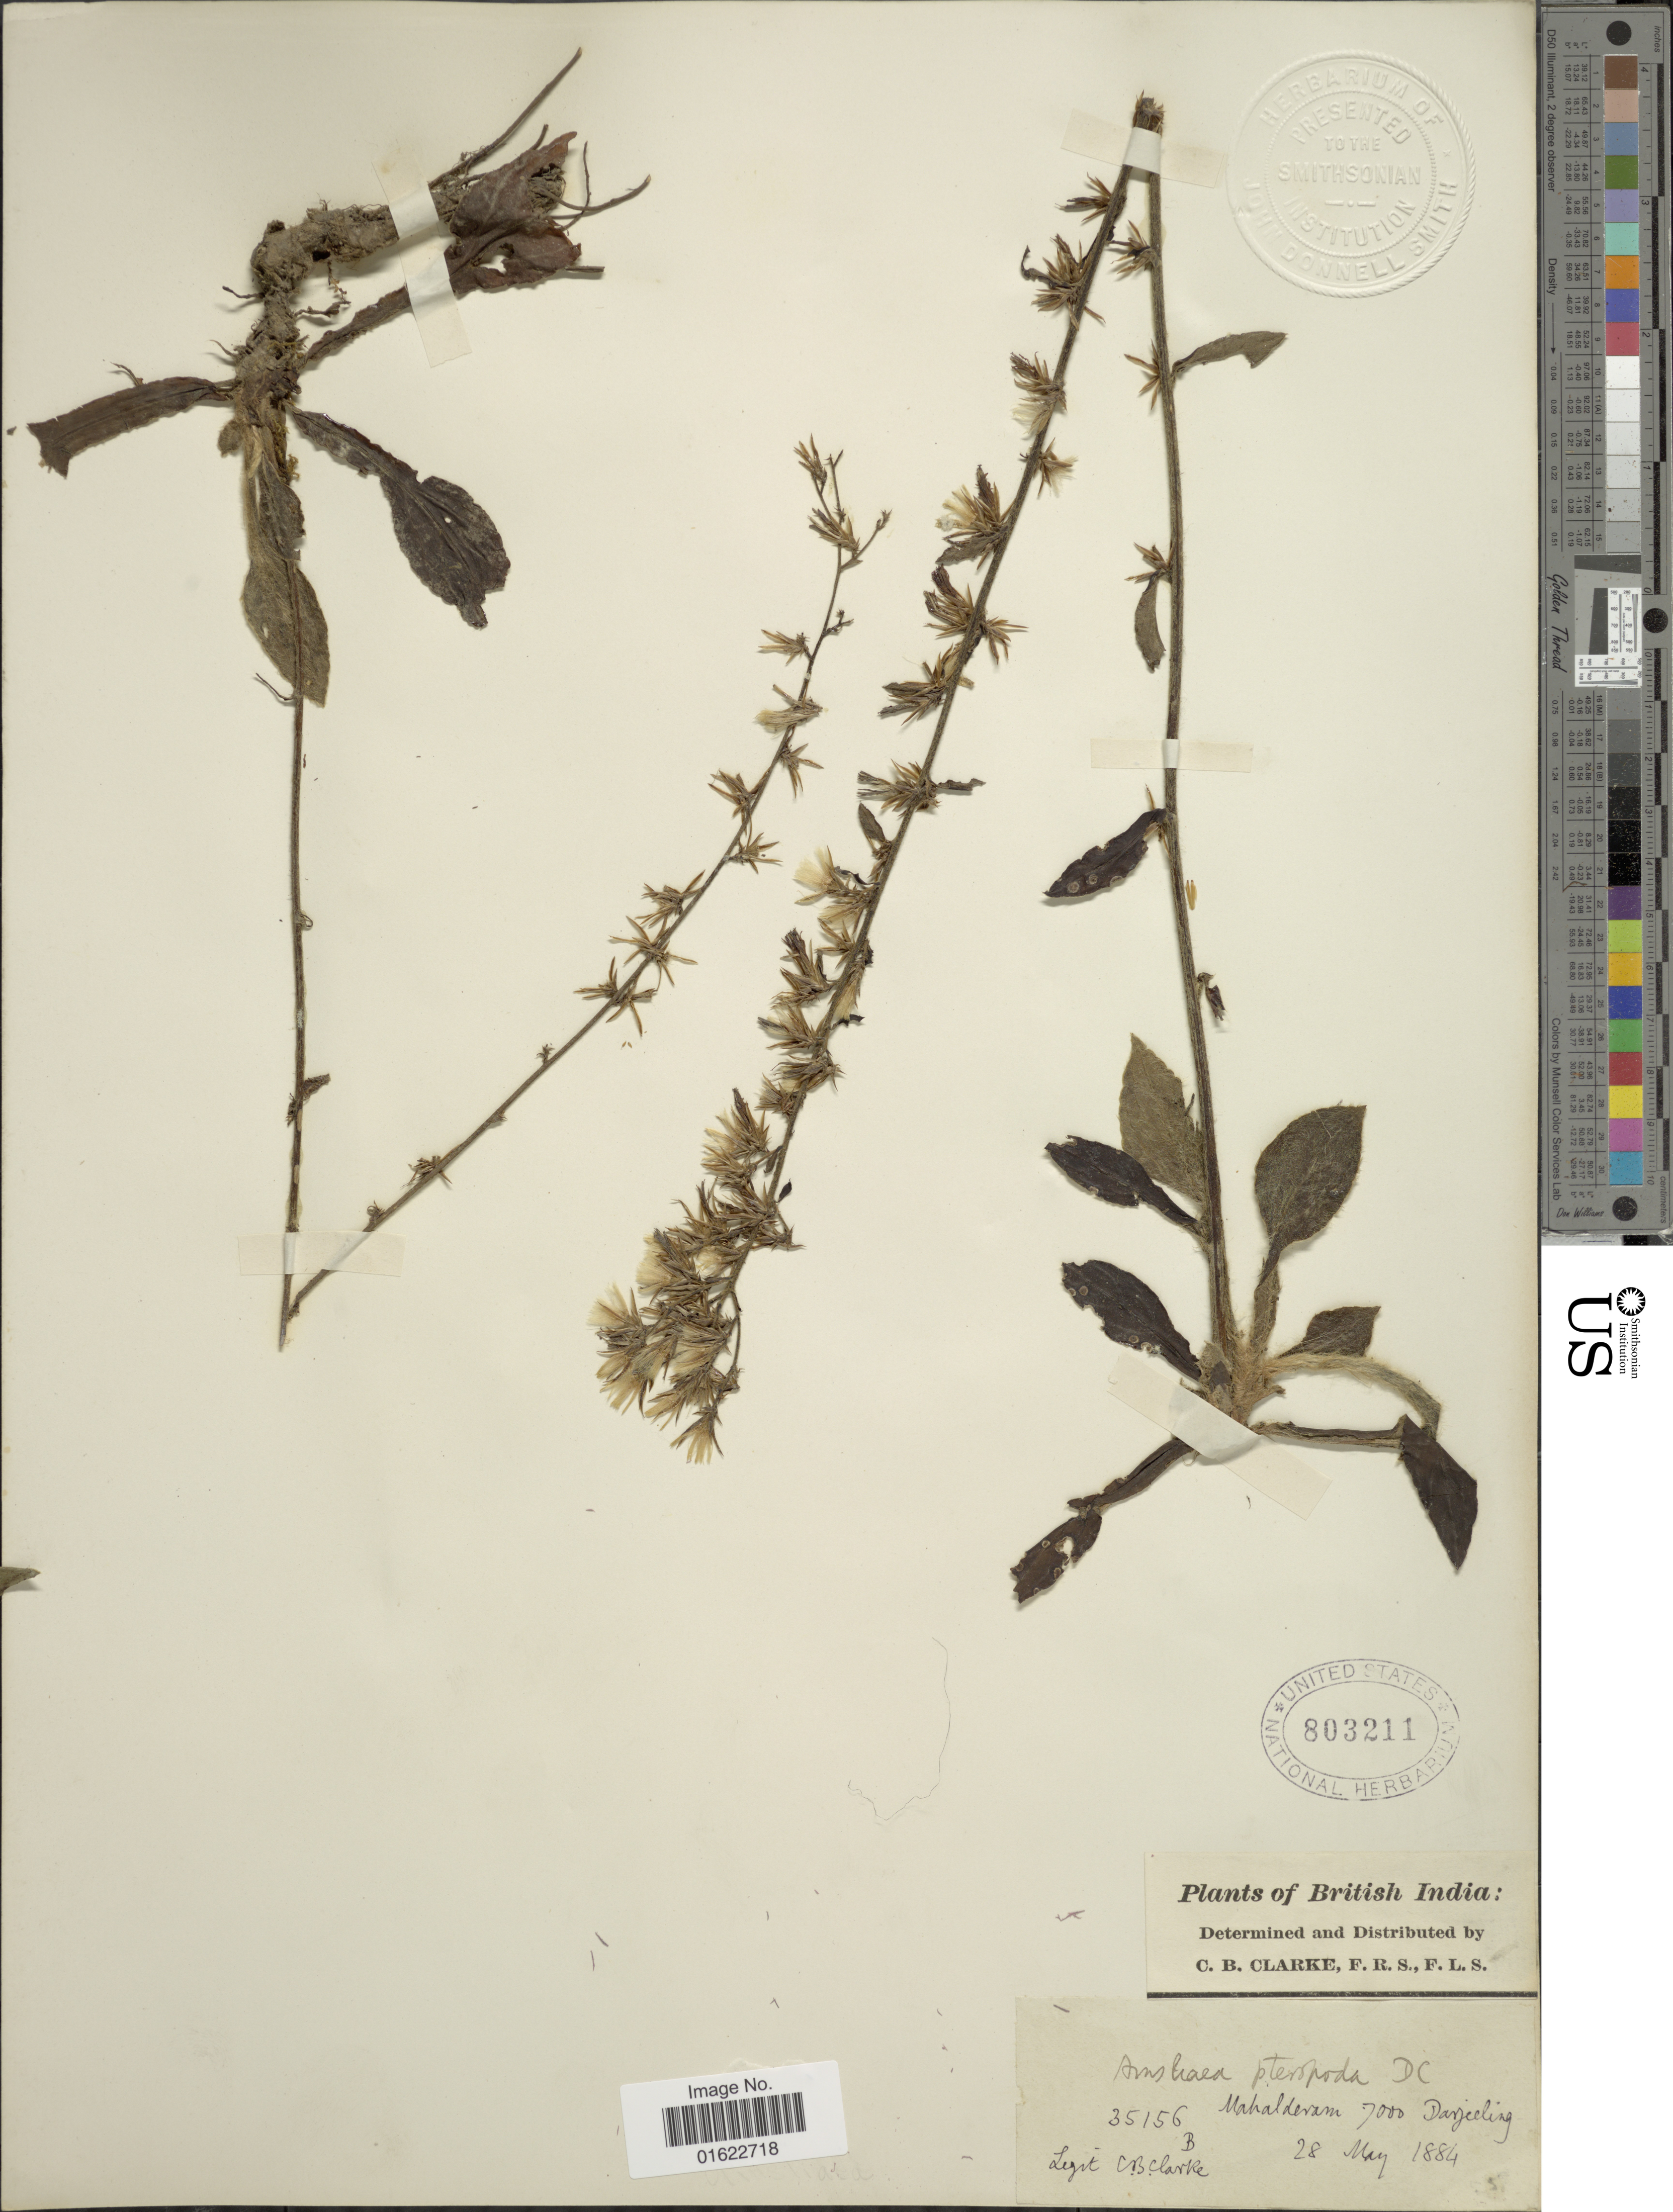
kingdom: Plantae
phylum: Tracheophyta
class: Magnoliopsida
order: Asterales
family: Asteraceae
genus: Ainsliaea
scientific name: Ainsliaea latifolia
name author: (D. Don) Sch. Bip.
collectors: C. B. Clarke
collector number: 35156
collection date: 1884-05-28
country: India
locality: British India, Mahalderam, Darjeeling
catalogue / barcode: US 803211